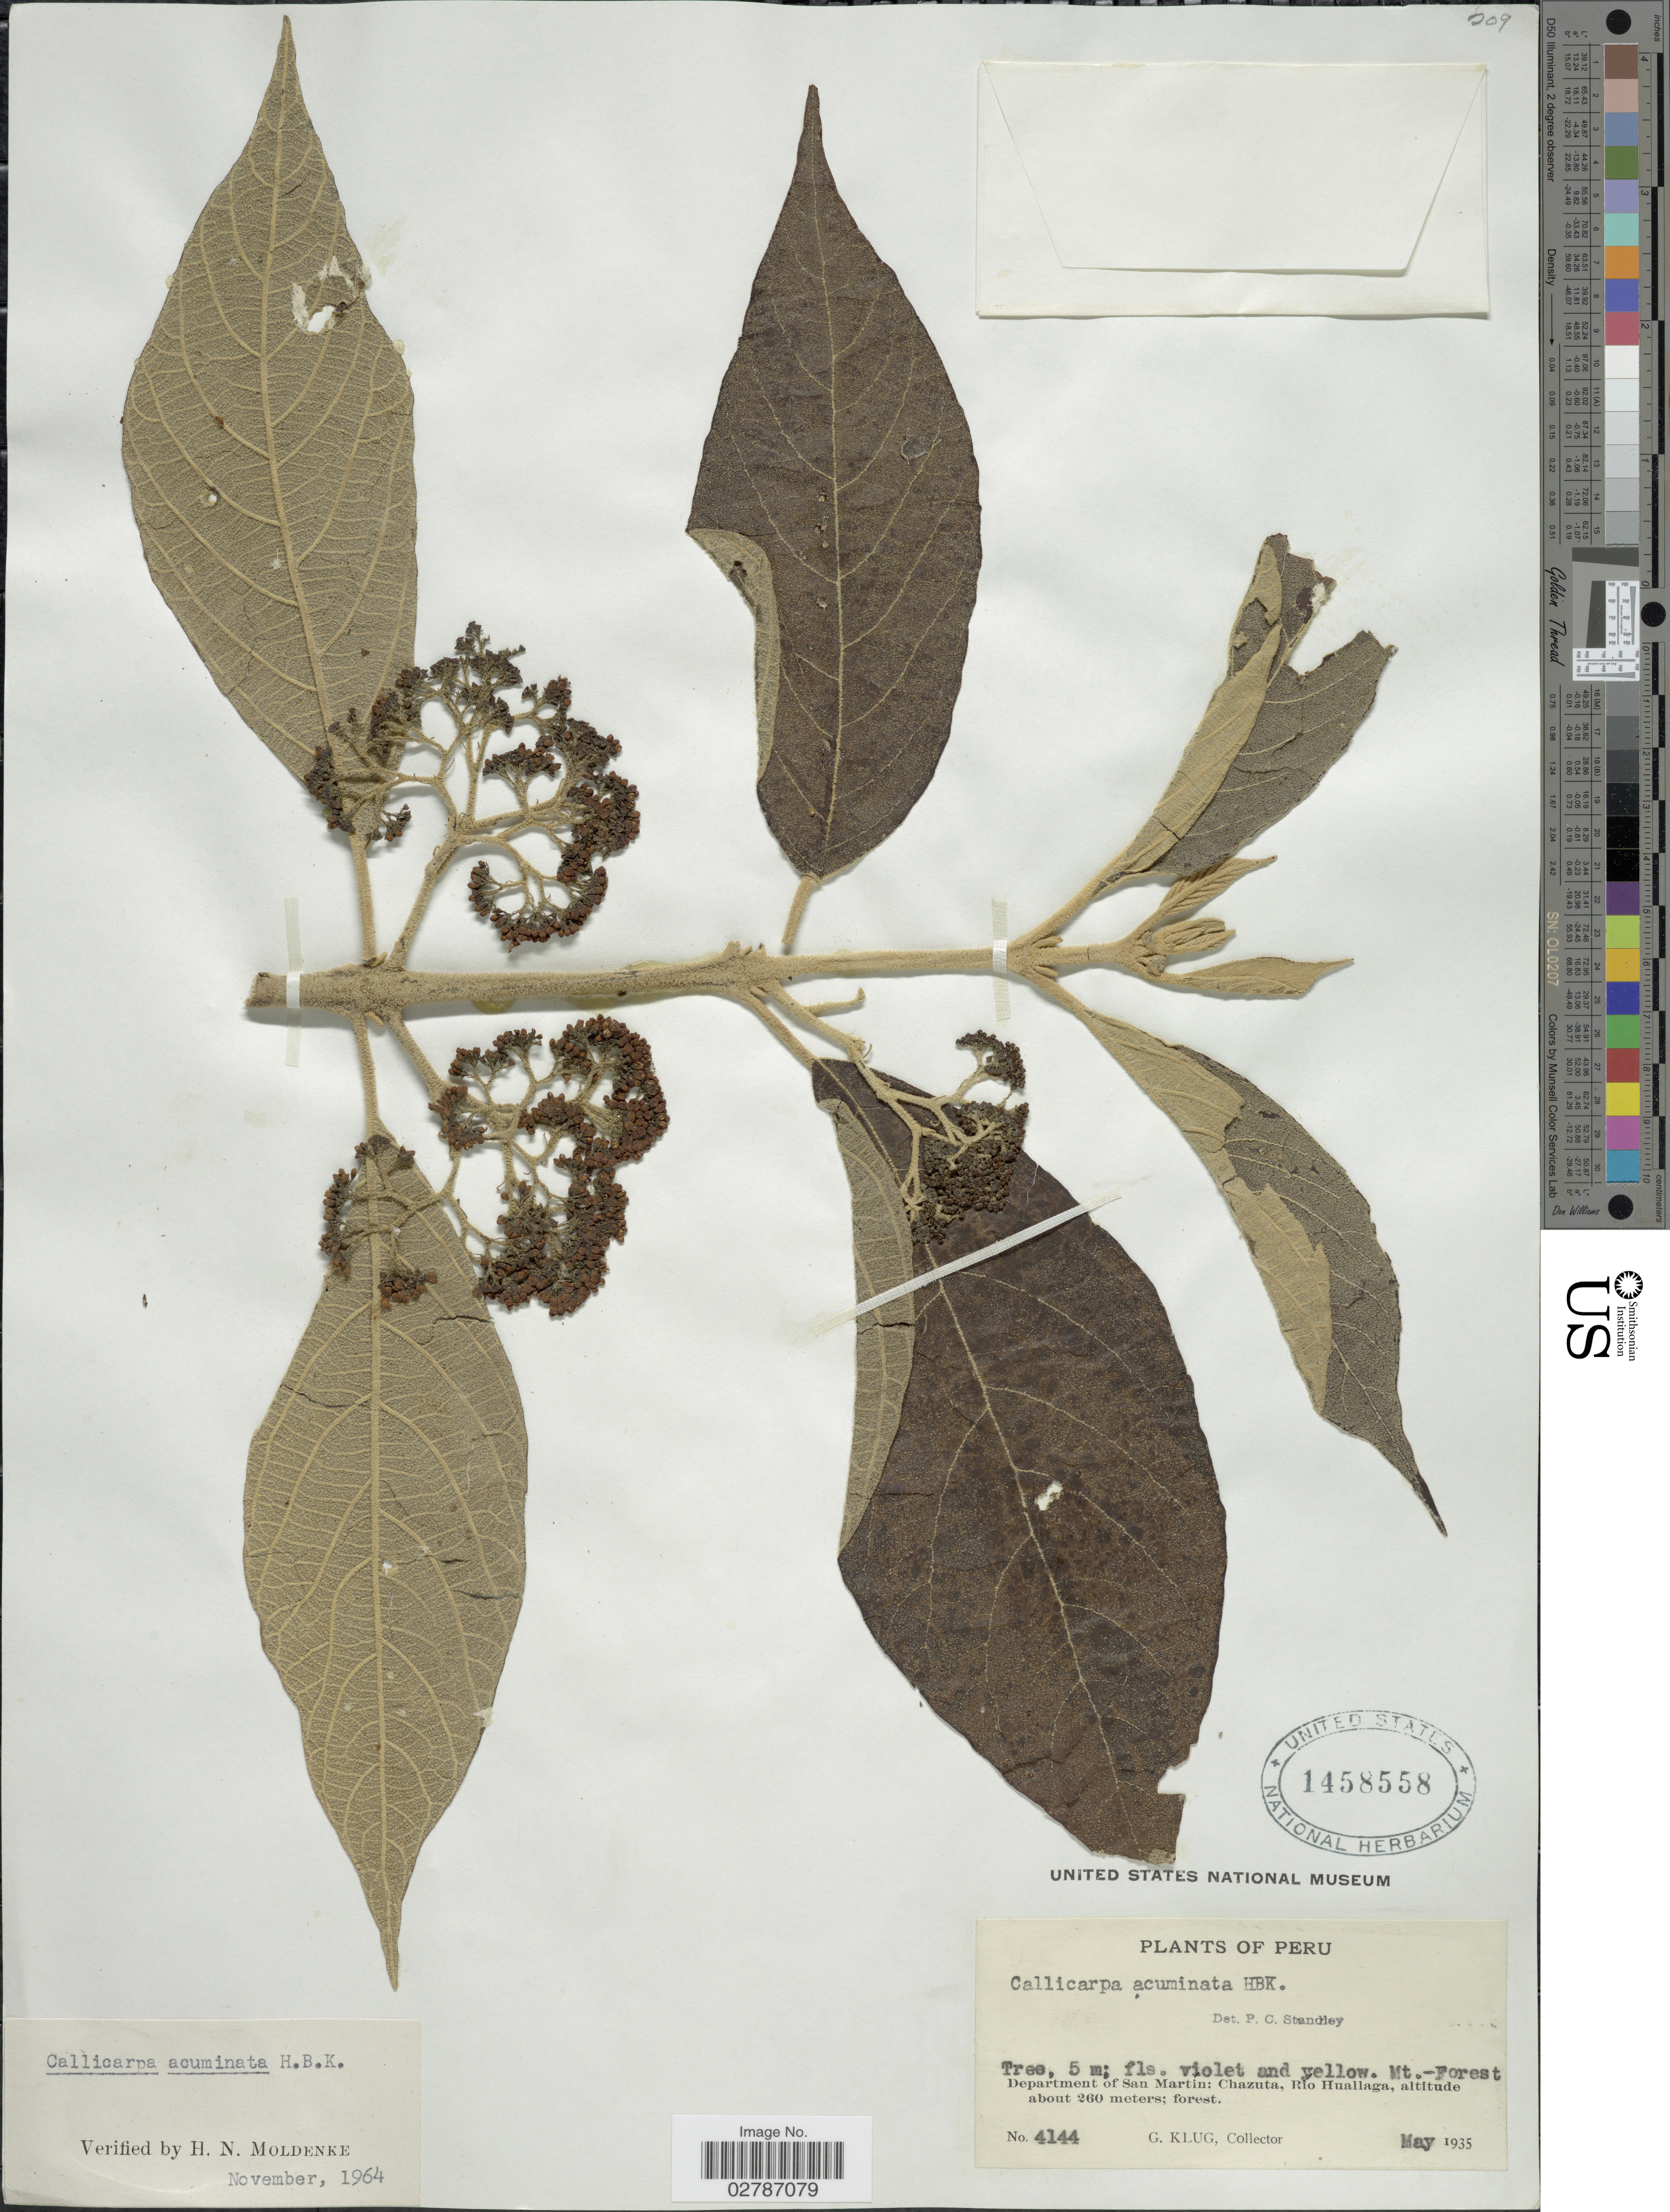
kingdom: Plantae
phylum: Tracheophyta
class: Magnoliopsida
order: Lamiales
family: Lamiaceae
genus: Callicarpa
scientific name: Callicarpa acuminata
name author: Kunth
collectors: G. Klug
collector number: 4144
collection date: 1935-05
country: Peru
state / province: San Martín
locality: Mt.-Forest. Department of San Martin: Chazuta, Rio Huallaga.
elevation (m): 260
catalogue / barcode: US 1458558